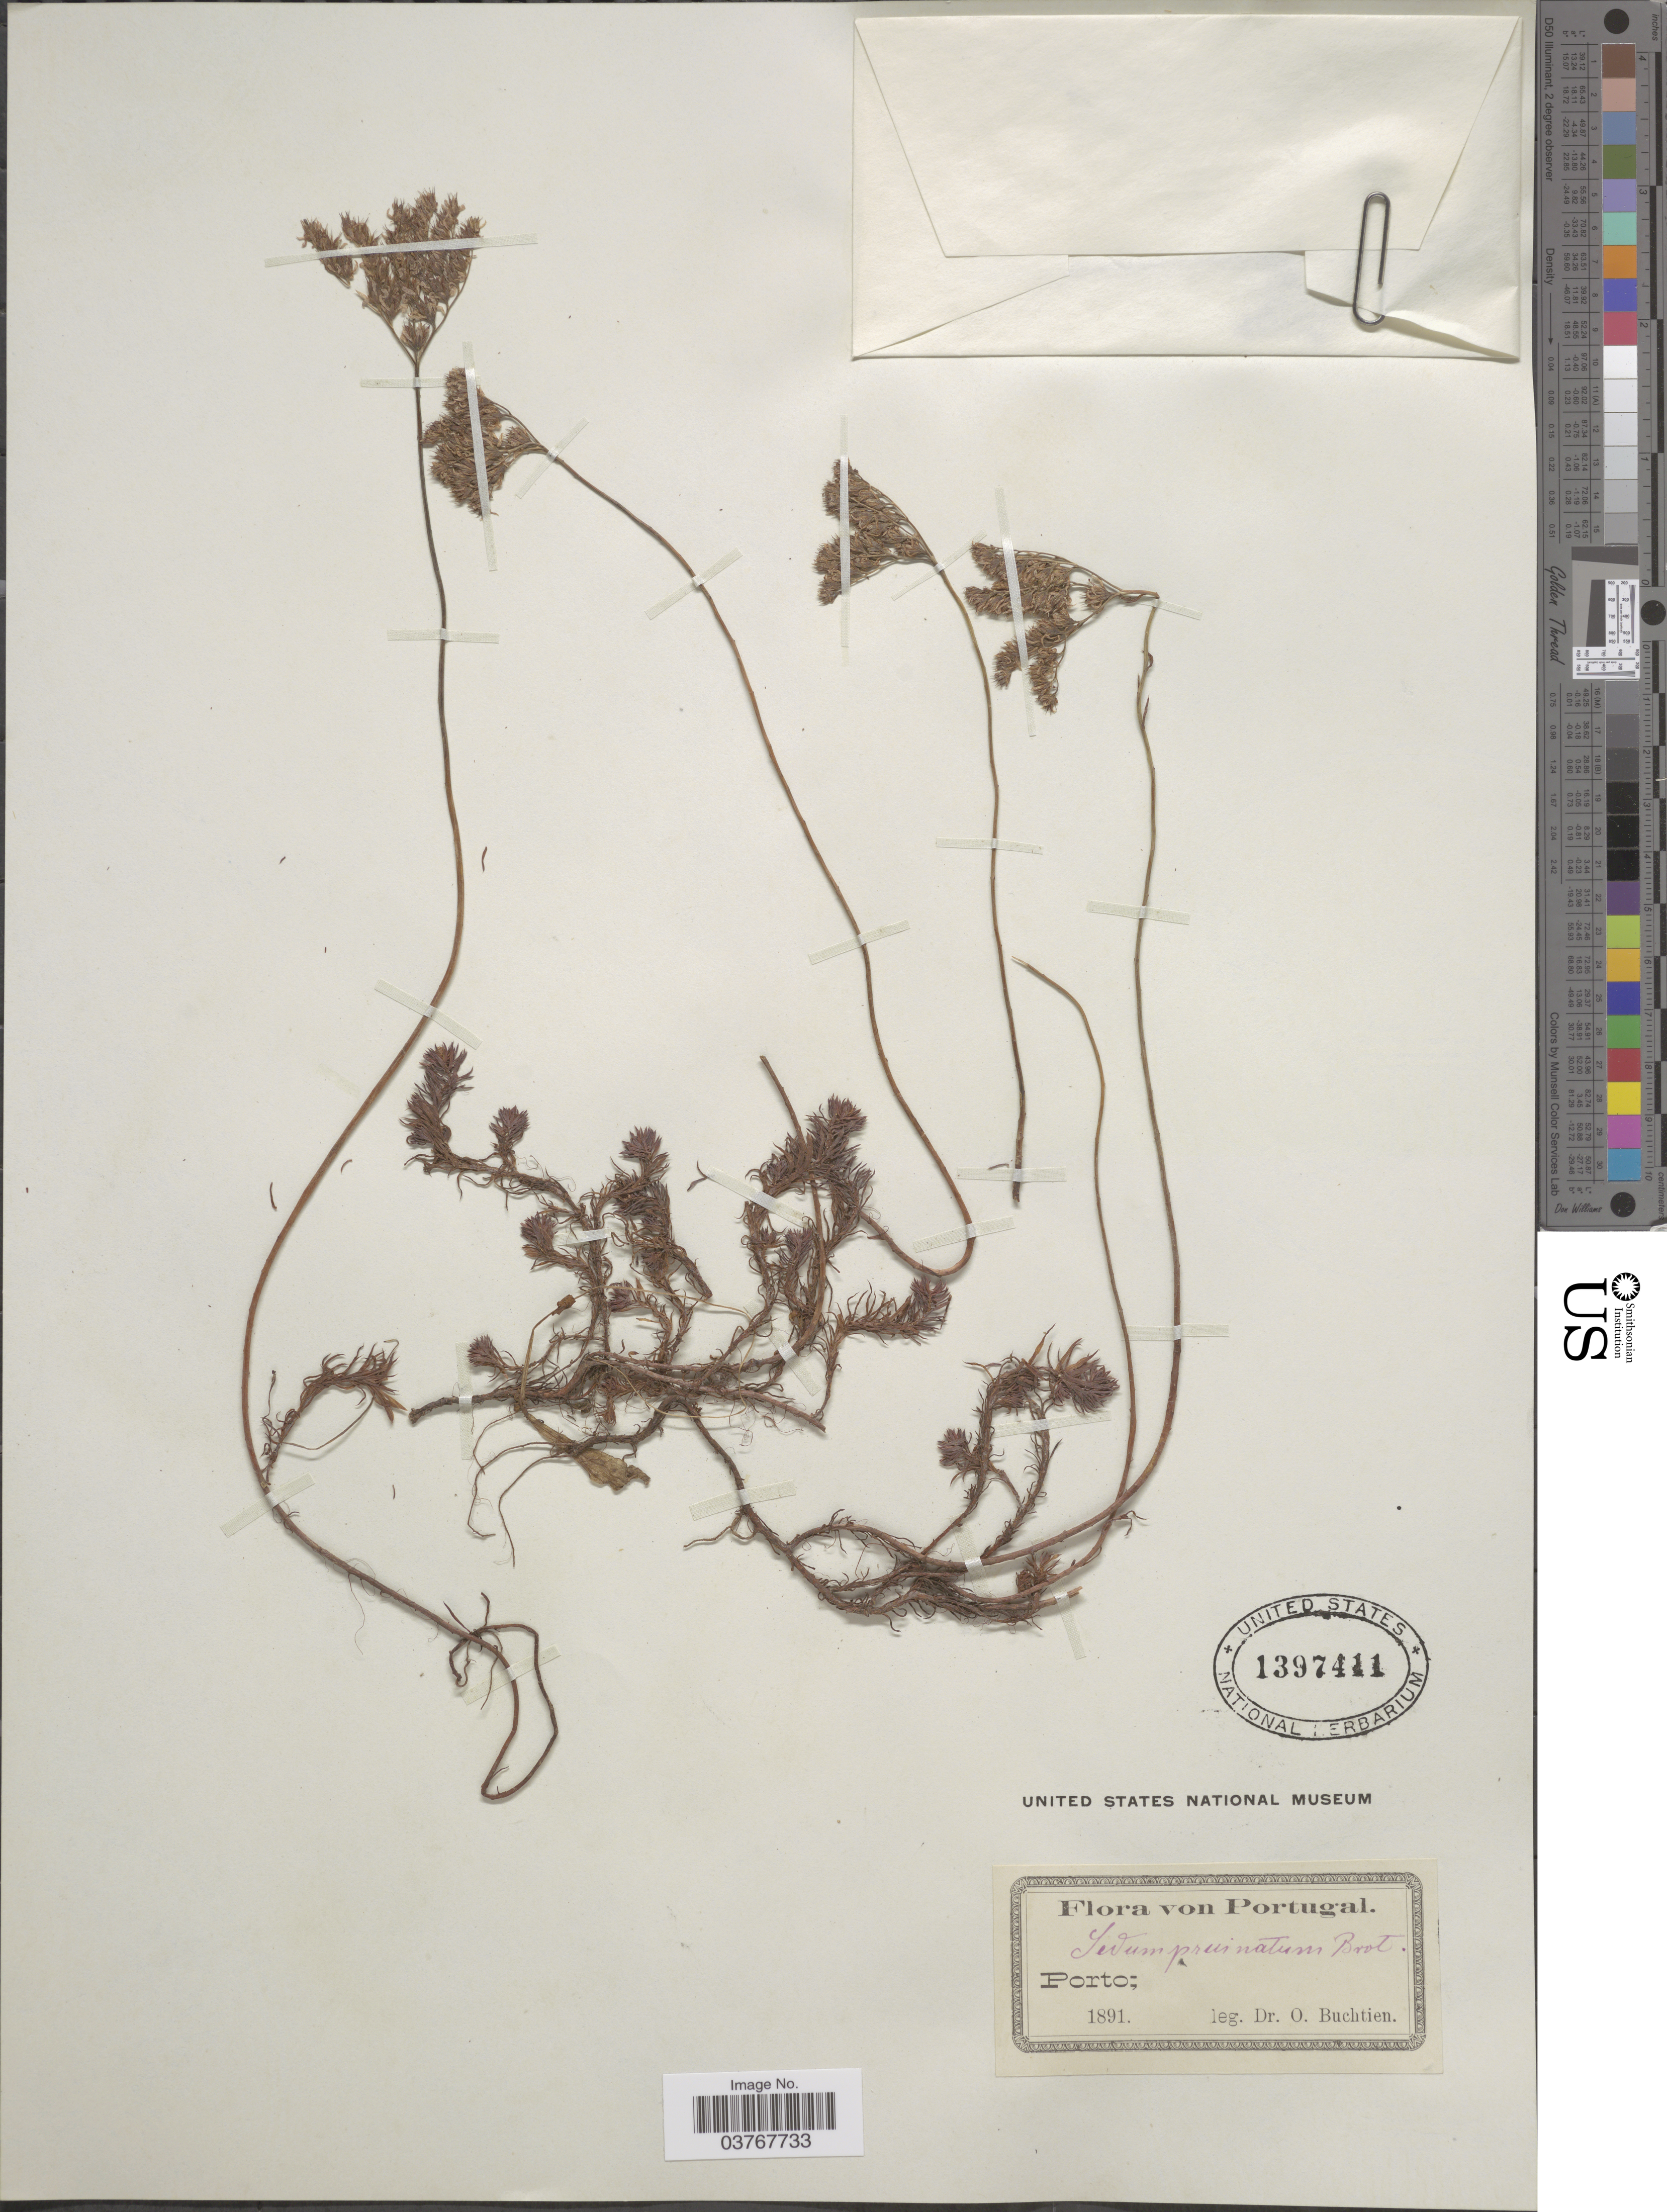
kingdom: Plantae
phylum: Tracheophyta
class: Magnoliopsida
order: Saxifragales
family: Crassulaceae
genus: Petrosedum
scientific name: Petrosedum pruinatum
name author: (Link ex Brot.) Grulich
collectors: O. Buchtien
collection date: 1891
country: Portugal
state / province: Porto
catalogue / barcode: US 1397411